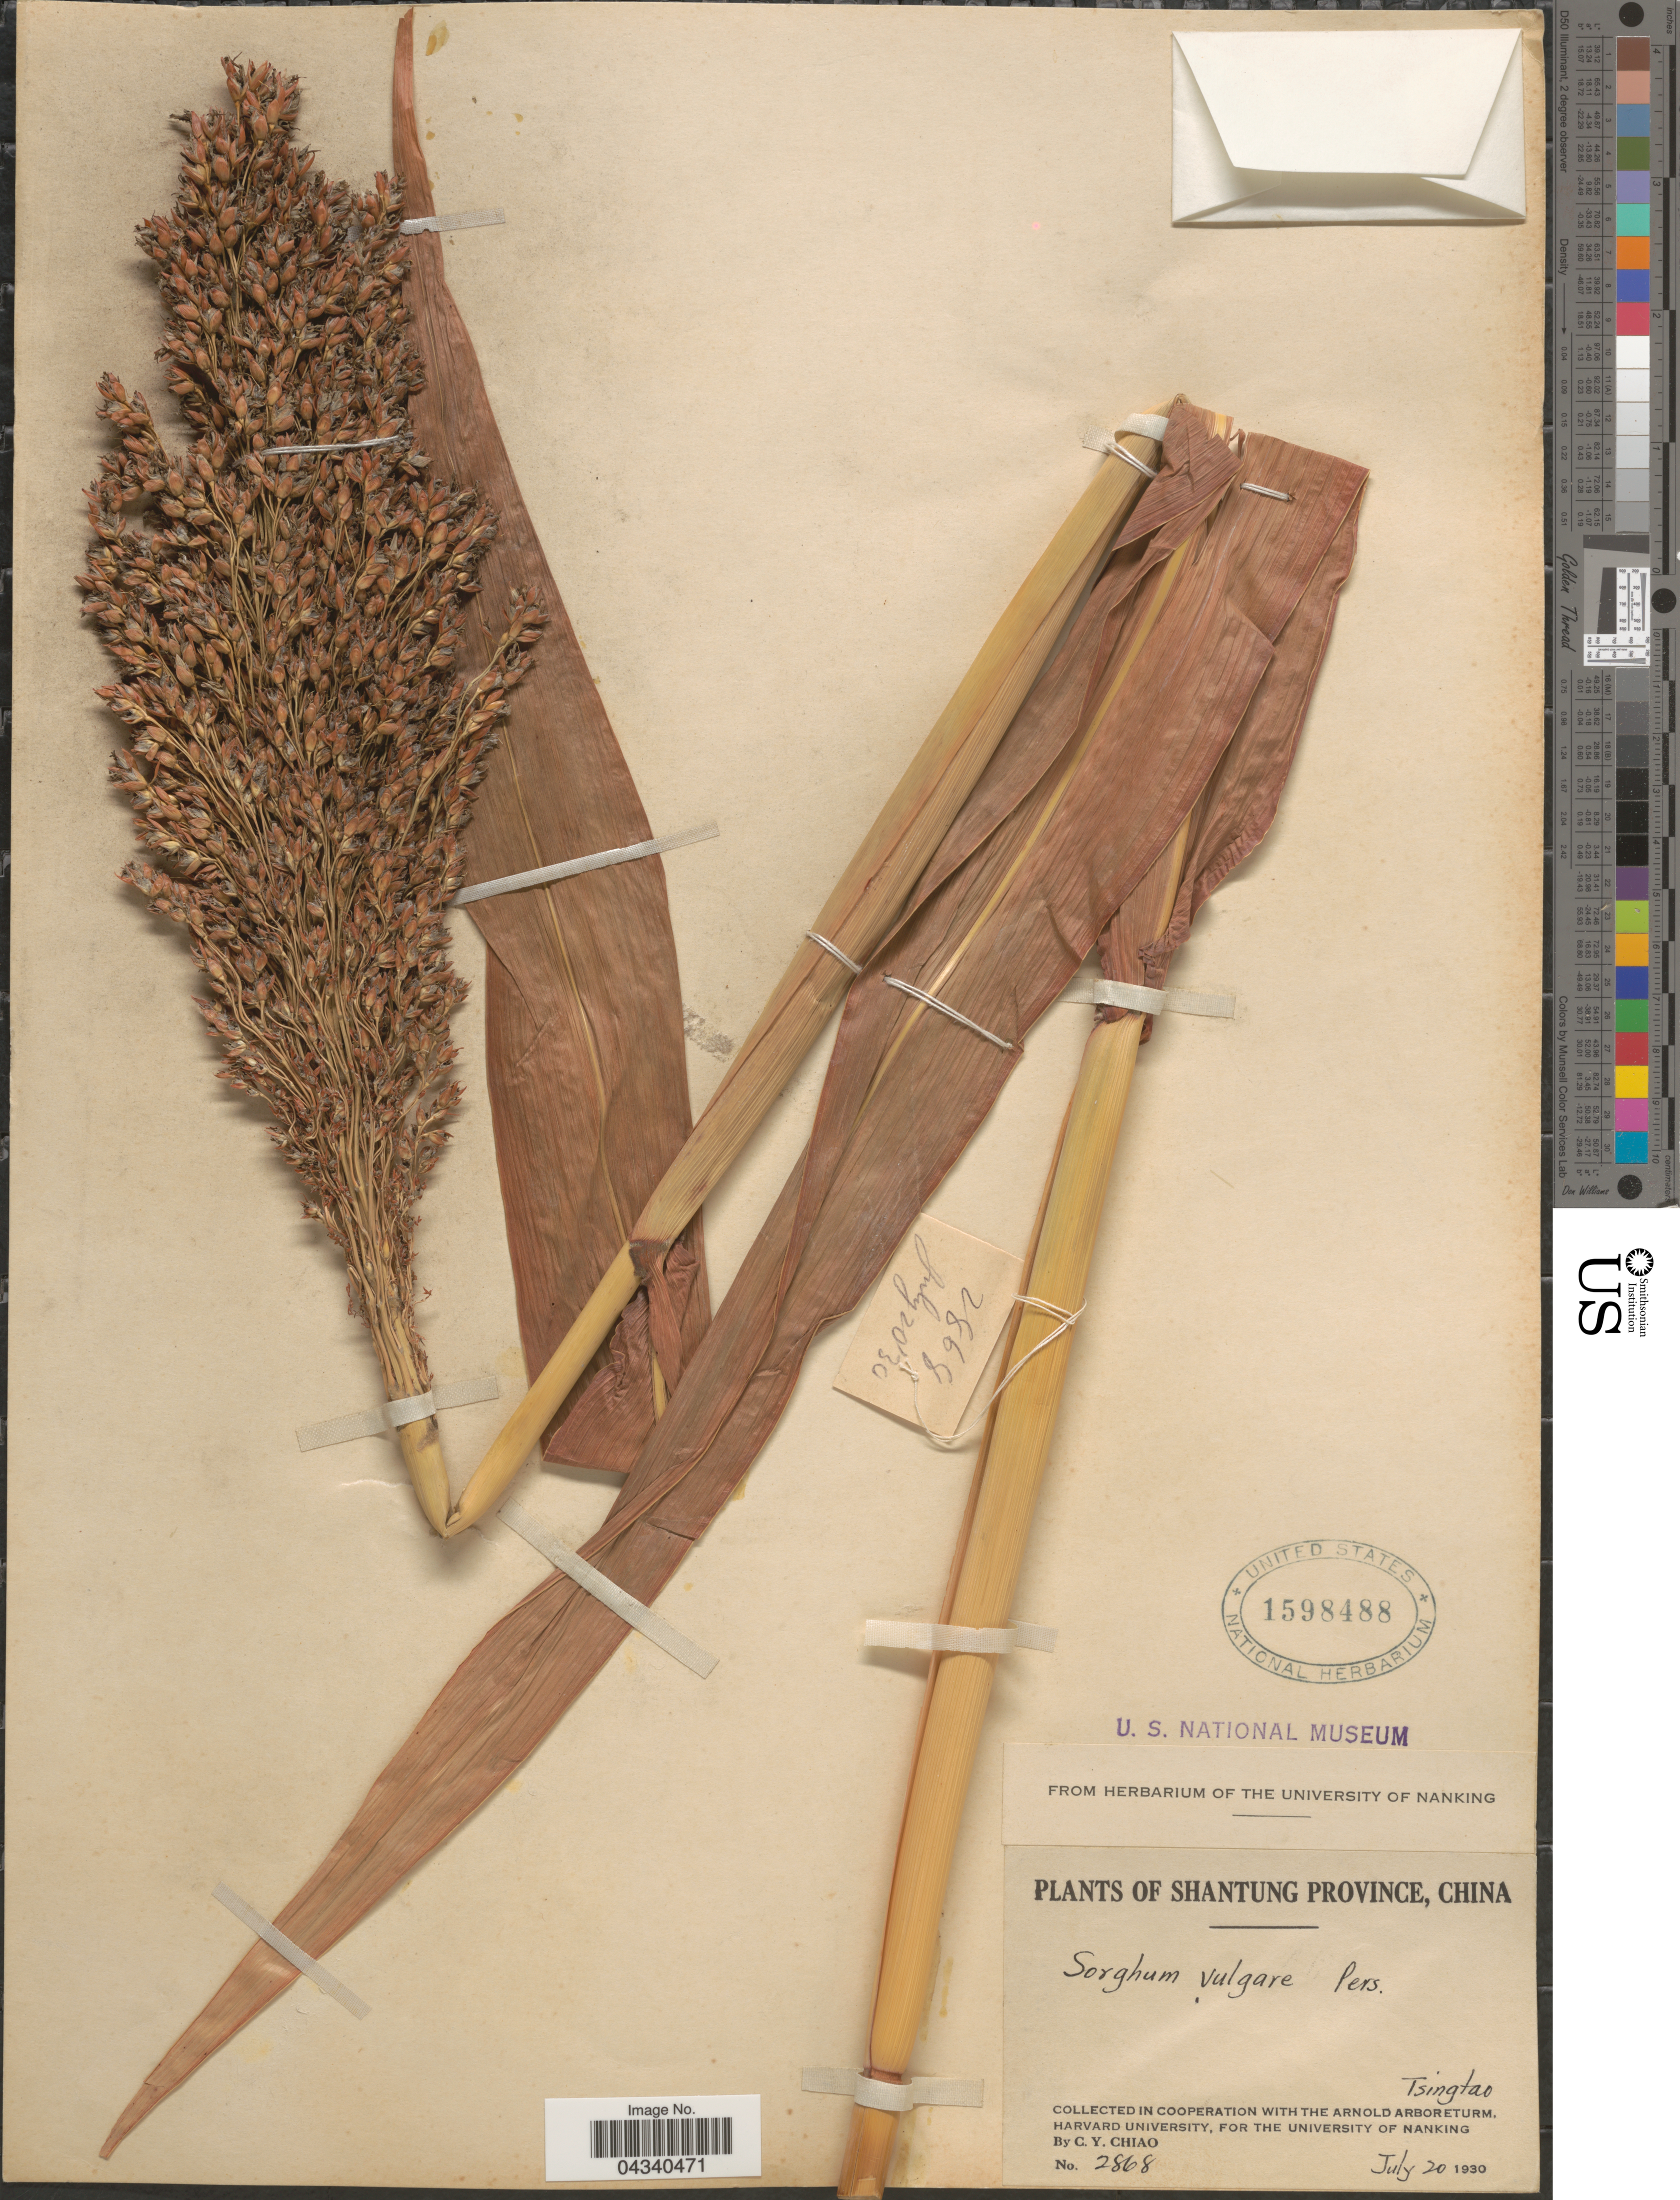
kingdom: Plantae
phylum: Tracheophyta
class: Liliopsida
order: Poales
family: Poaceae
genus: Sorghum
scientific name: Sorghum bicolor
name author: (L.) Moench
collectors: C. Y. Chiao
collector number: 2868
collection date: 1930-07-20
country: China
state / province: Shandong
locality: Shantung Province. Tsingtao.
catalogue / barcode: US 1598488